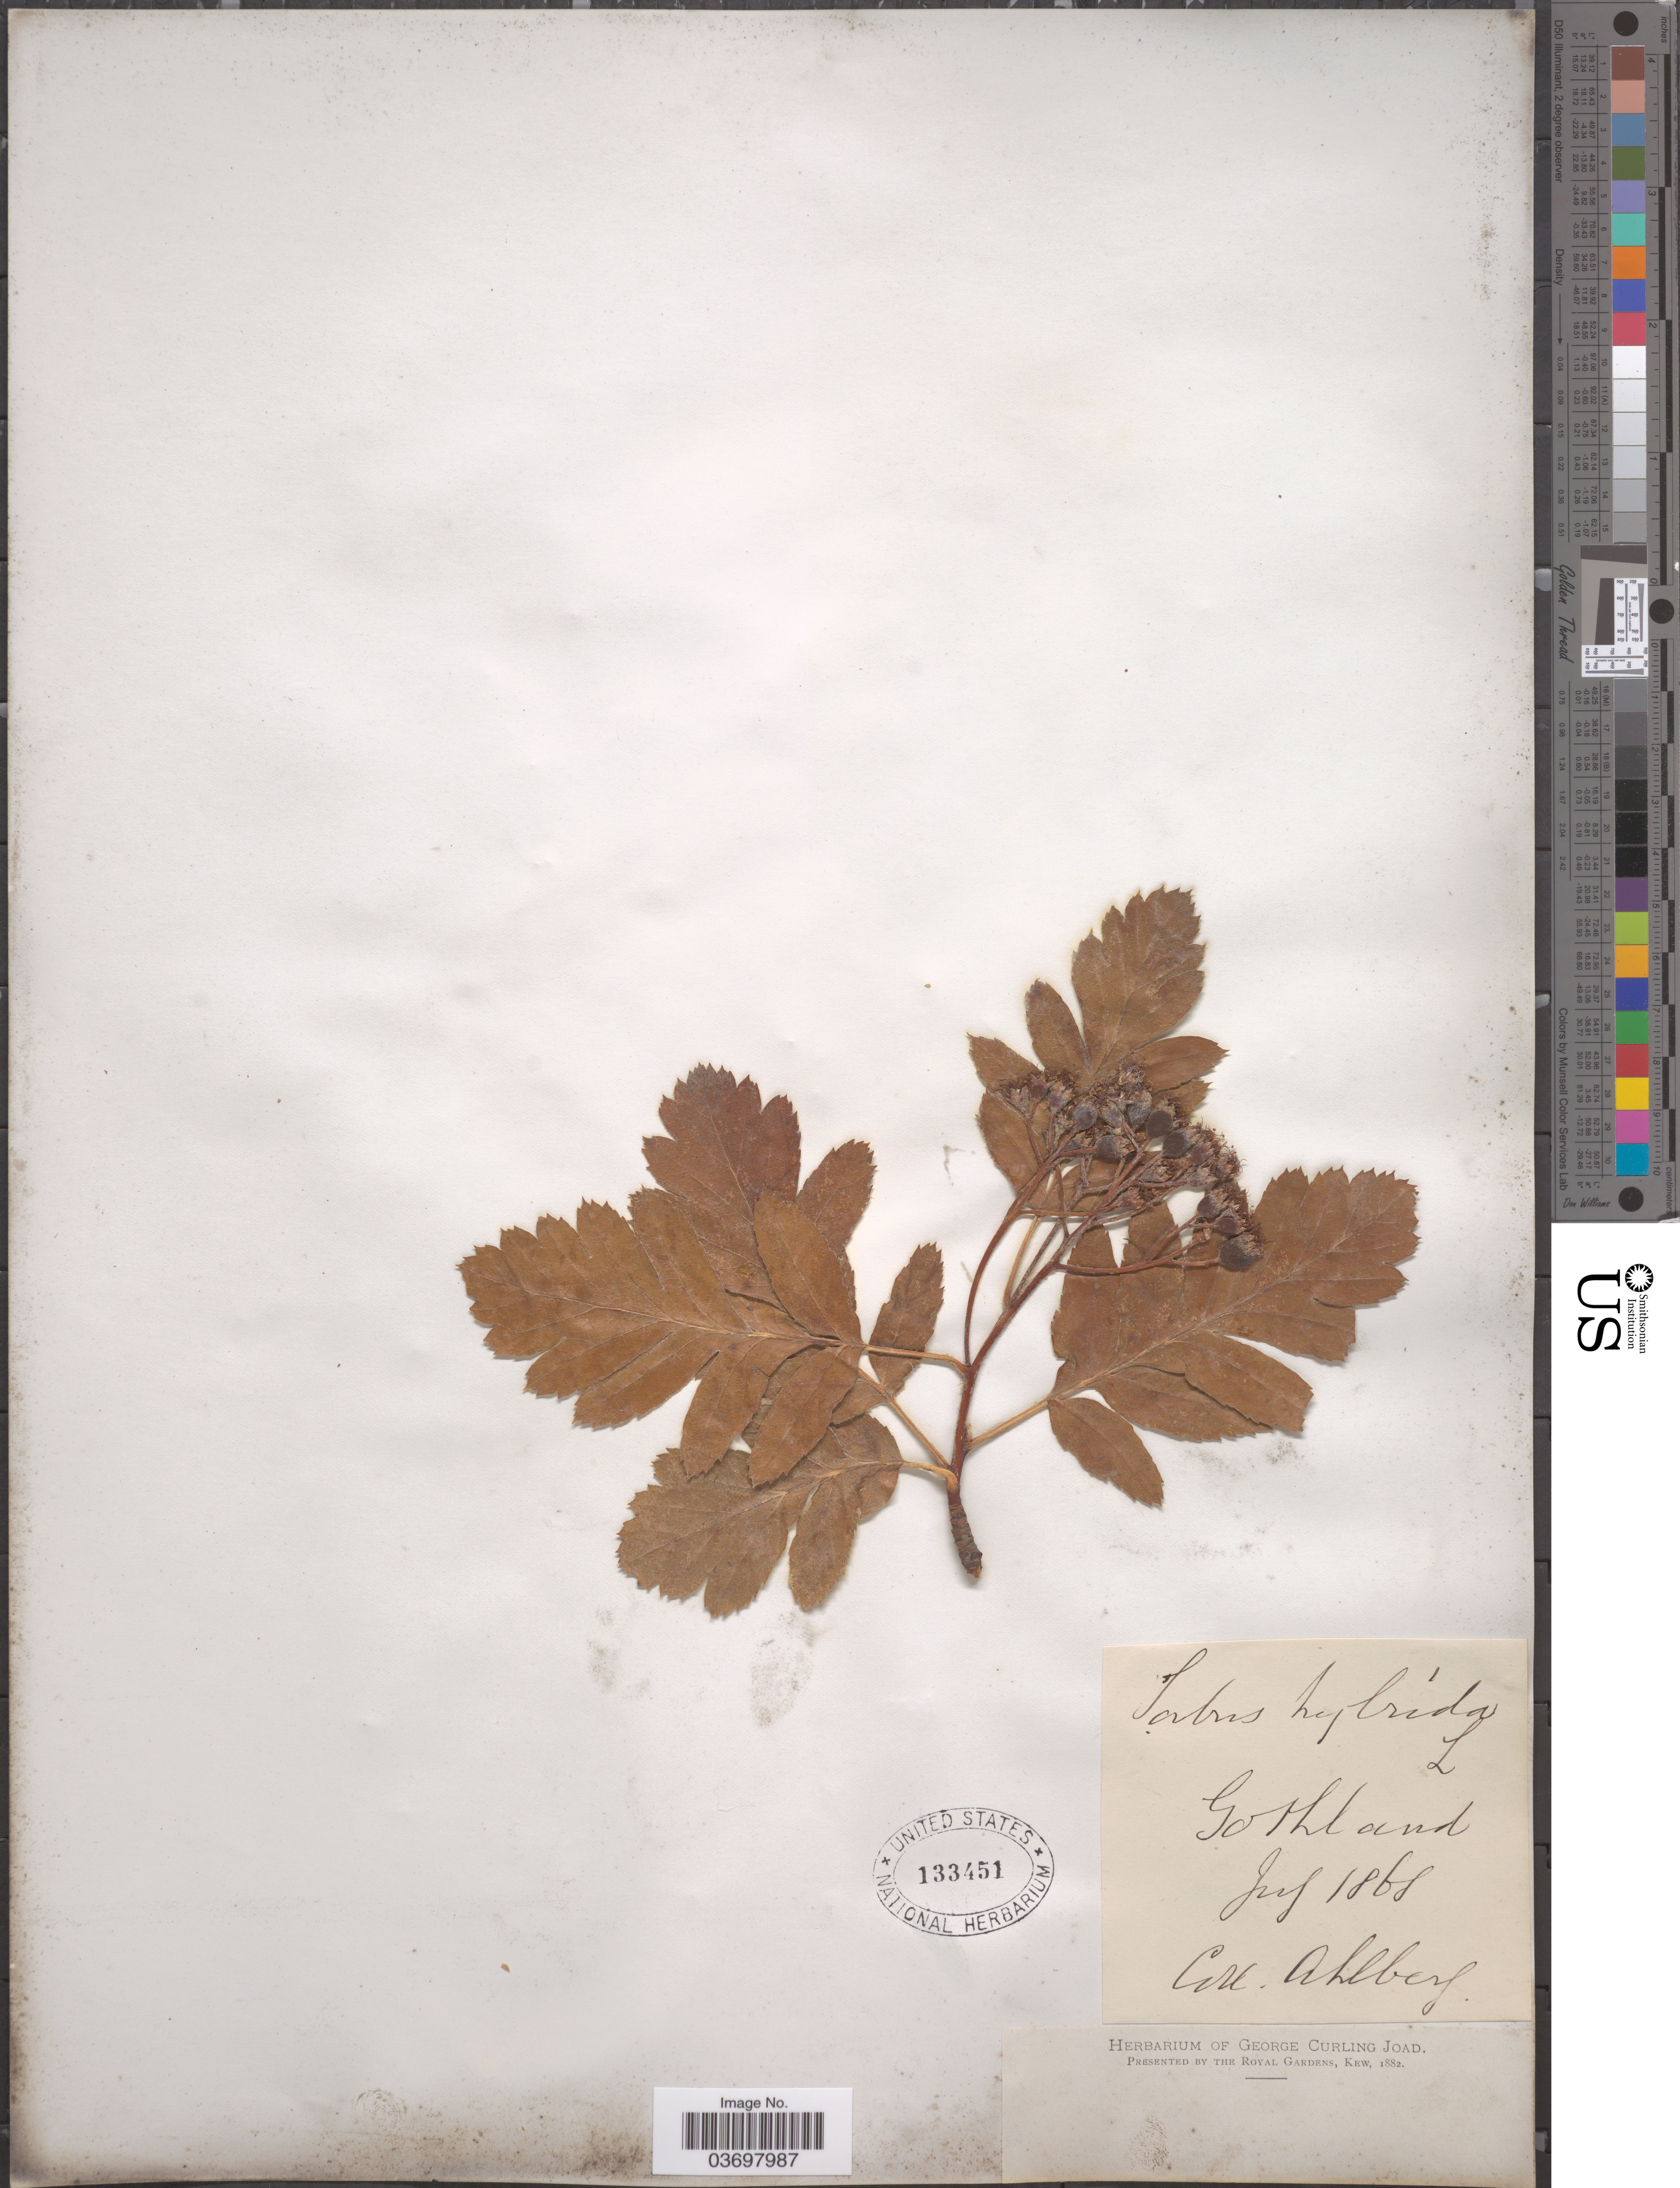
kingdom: Plantae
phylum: Tracheophyta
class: Magnoliopsida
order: Rosales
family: Rosaceae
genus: Sorbus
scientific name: Sorbus hybrida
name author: L.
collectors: Ahlberg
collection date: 1868-07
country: Sweden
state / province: Gotland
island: Gotland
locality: Gotland.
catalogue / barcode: US 133451